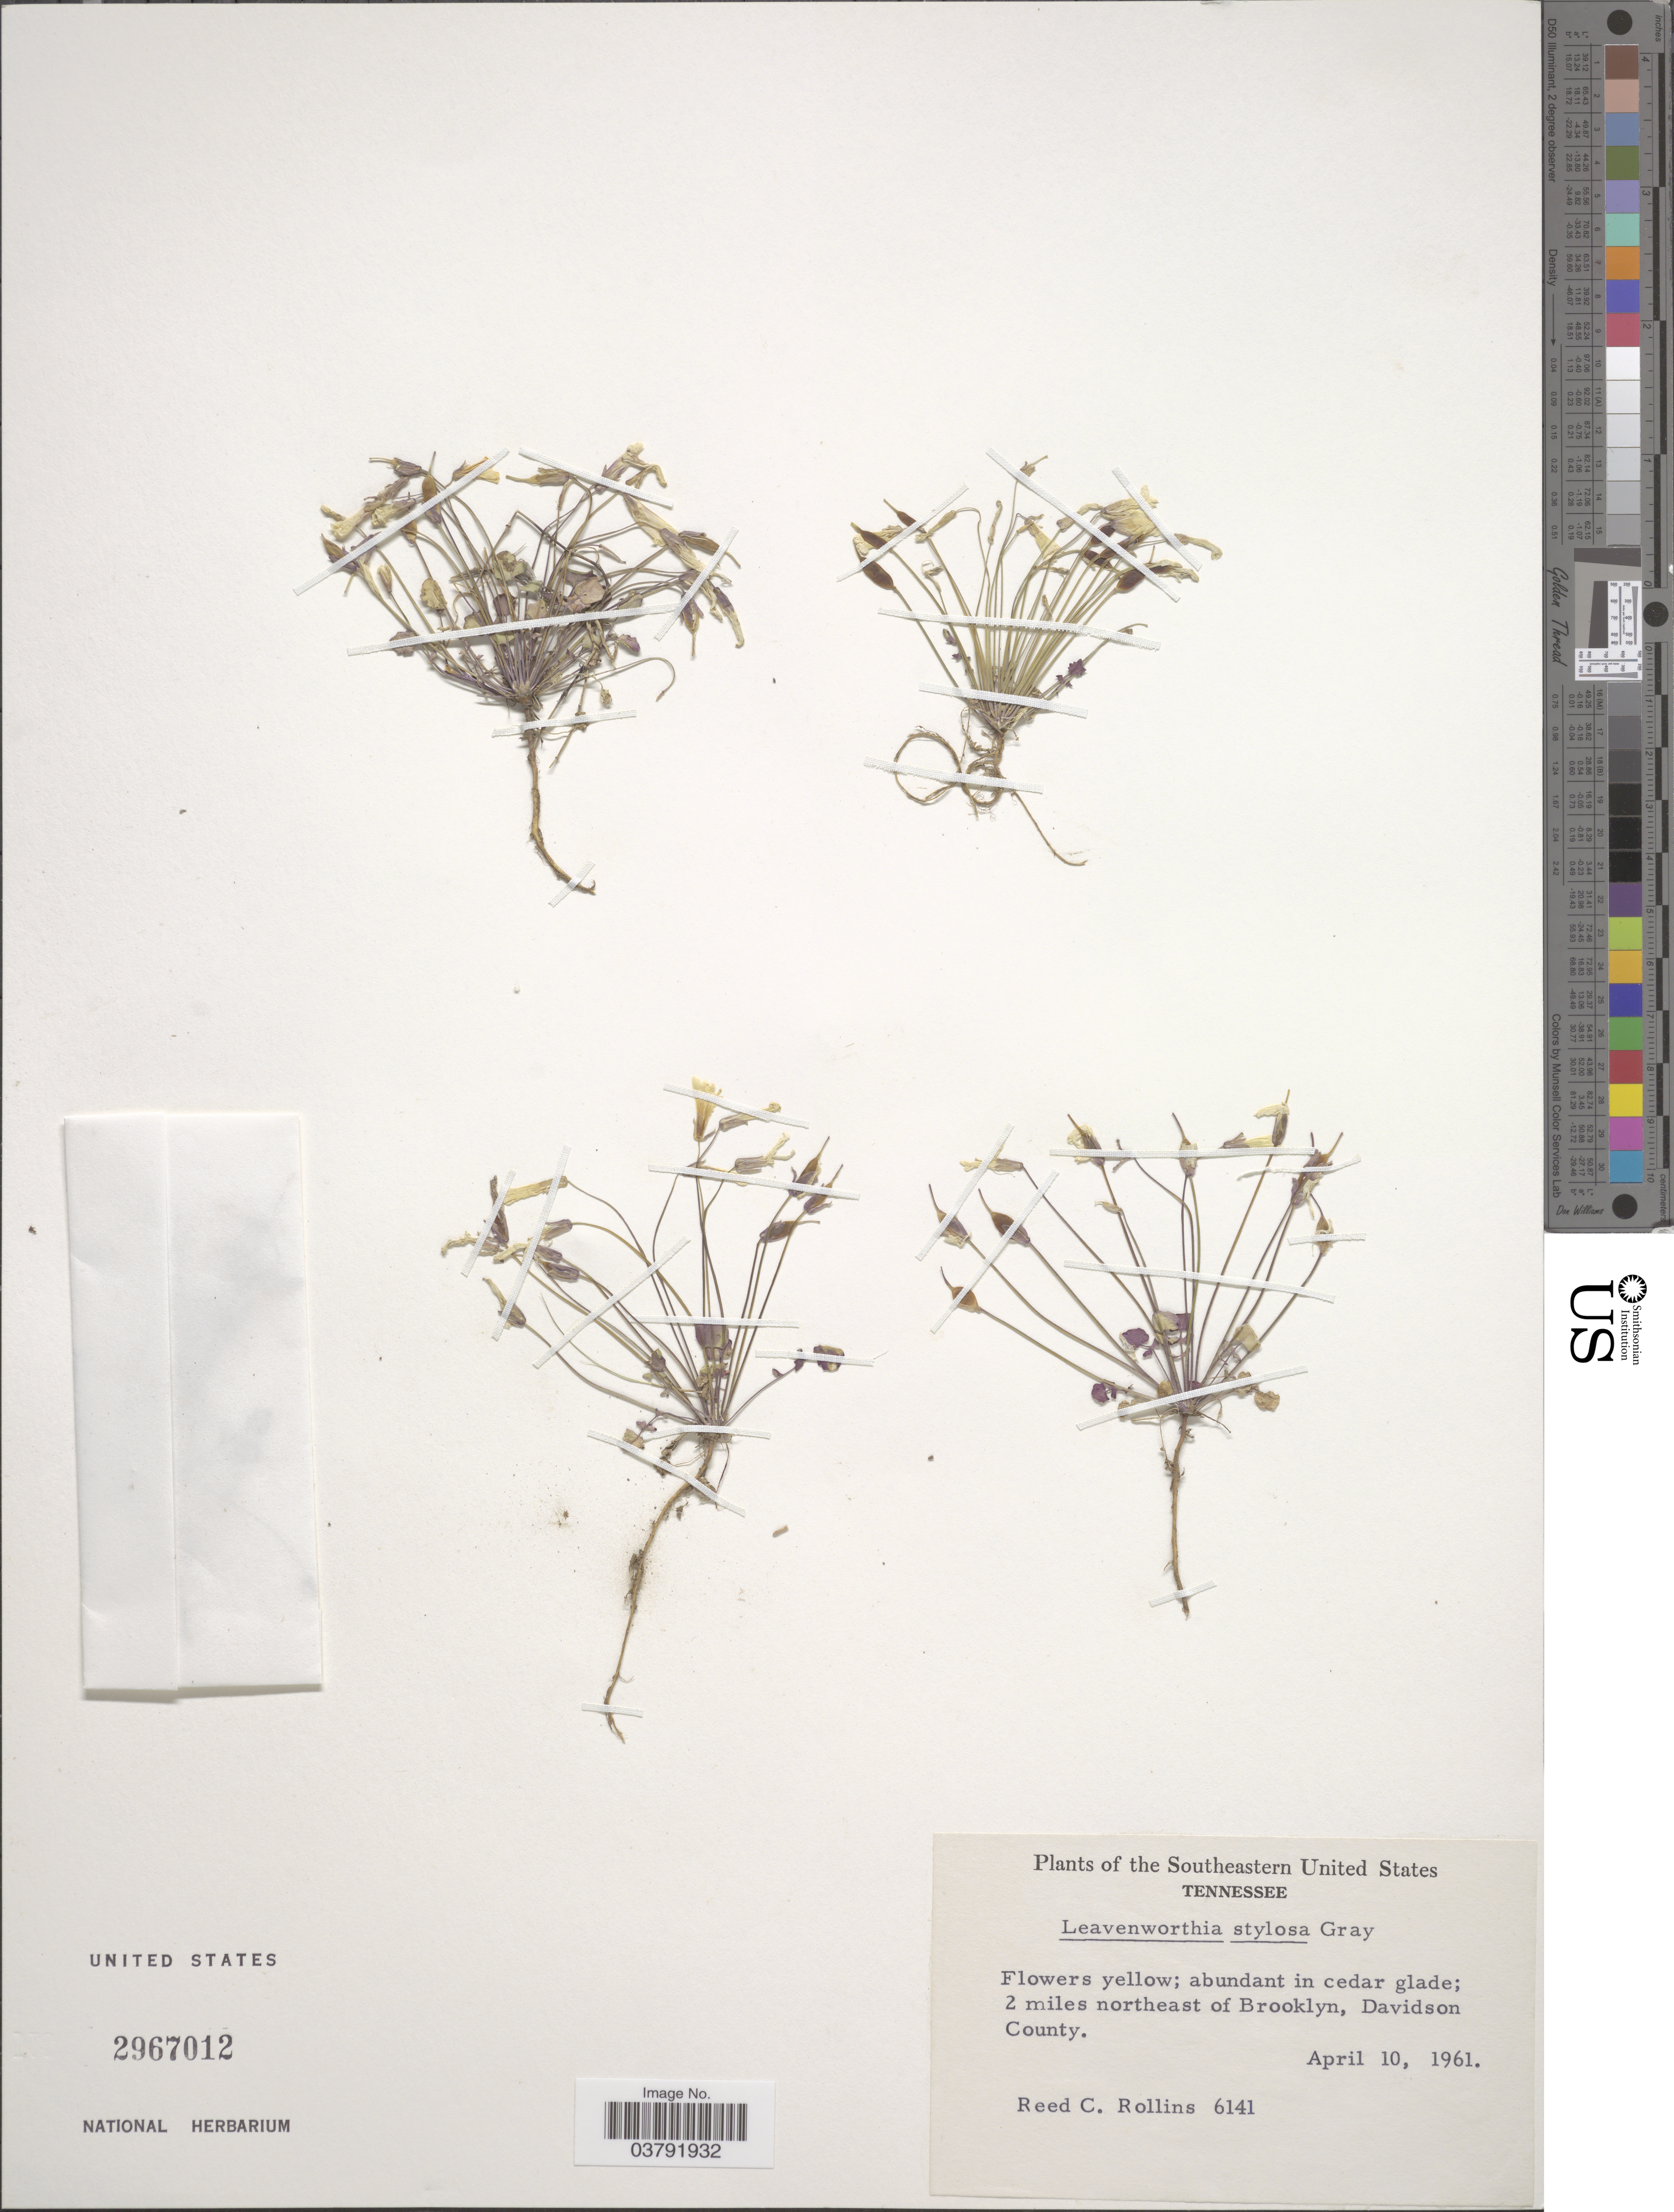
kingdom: Plantae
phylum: Tracheophyta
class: Magnoliopsida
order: Brassicales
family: Brassicaceae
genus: Leavenworthia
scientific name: Leavenworthia stylosa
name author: A. Gray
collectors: R. C. Rollins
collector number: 6141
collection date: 1961-04-10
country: United States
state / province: Tennessee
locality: Southeastern United States. 2 miles northeast of Brooklyn, Davidson County.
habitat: abundant in cedar glade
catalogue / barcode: US 2967012